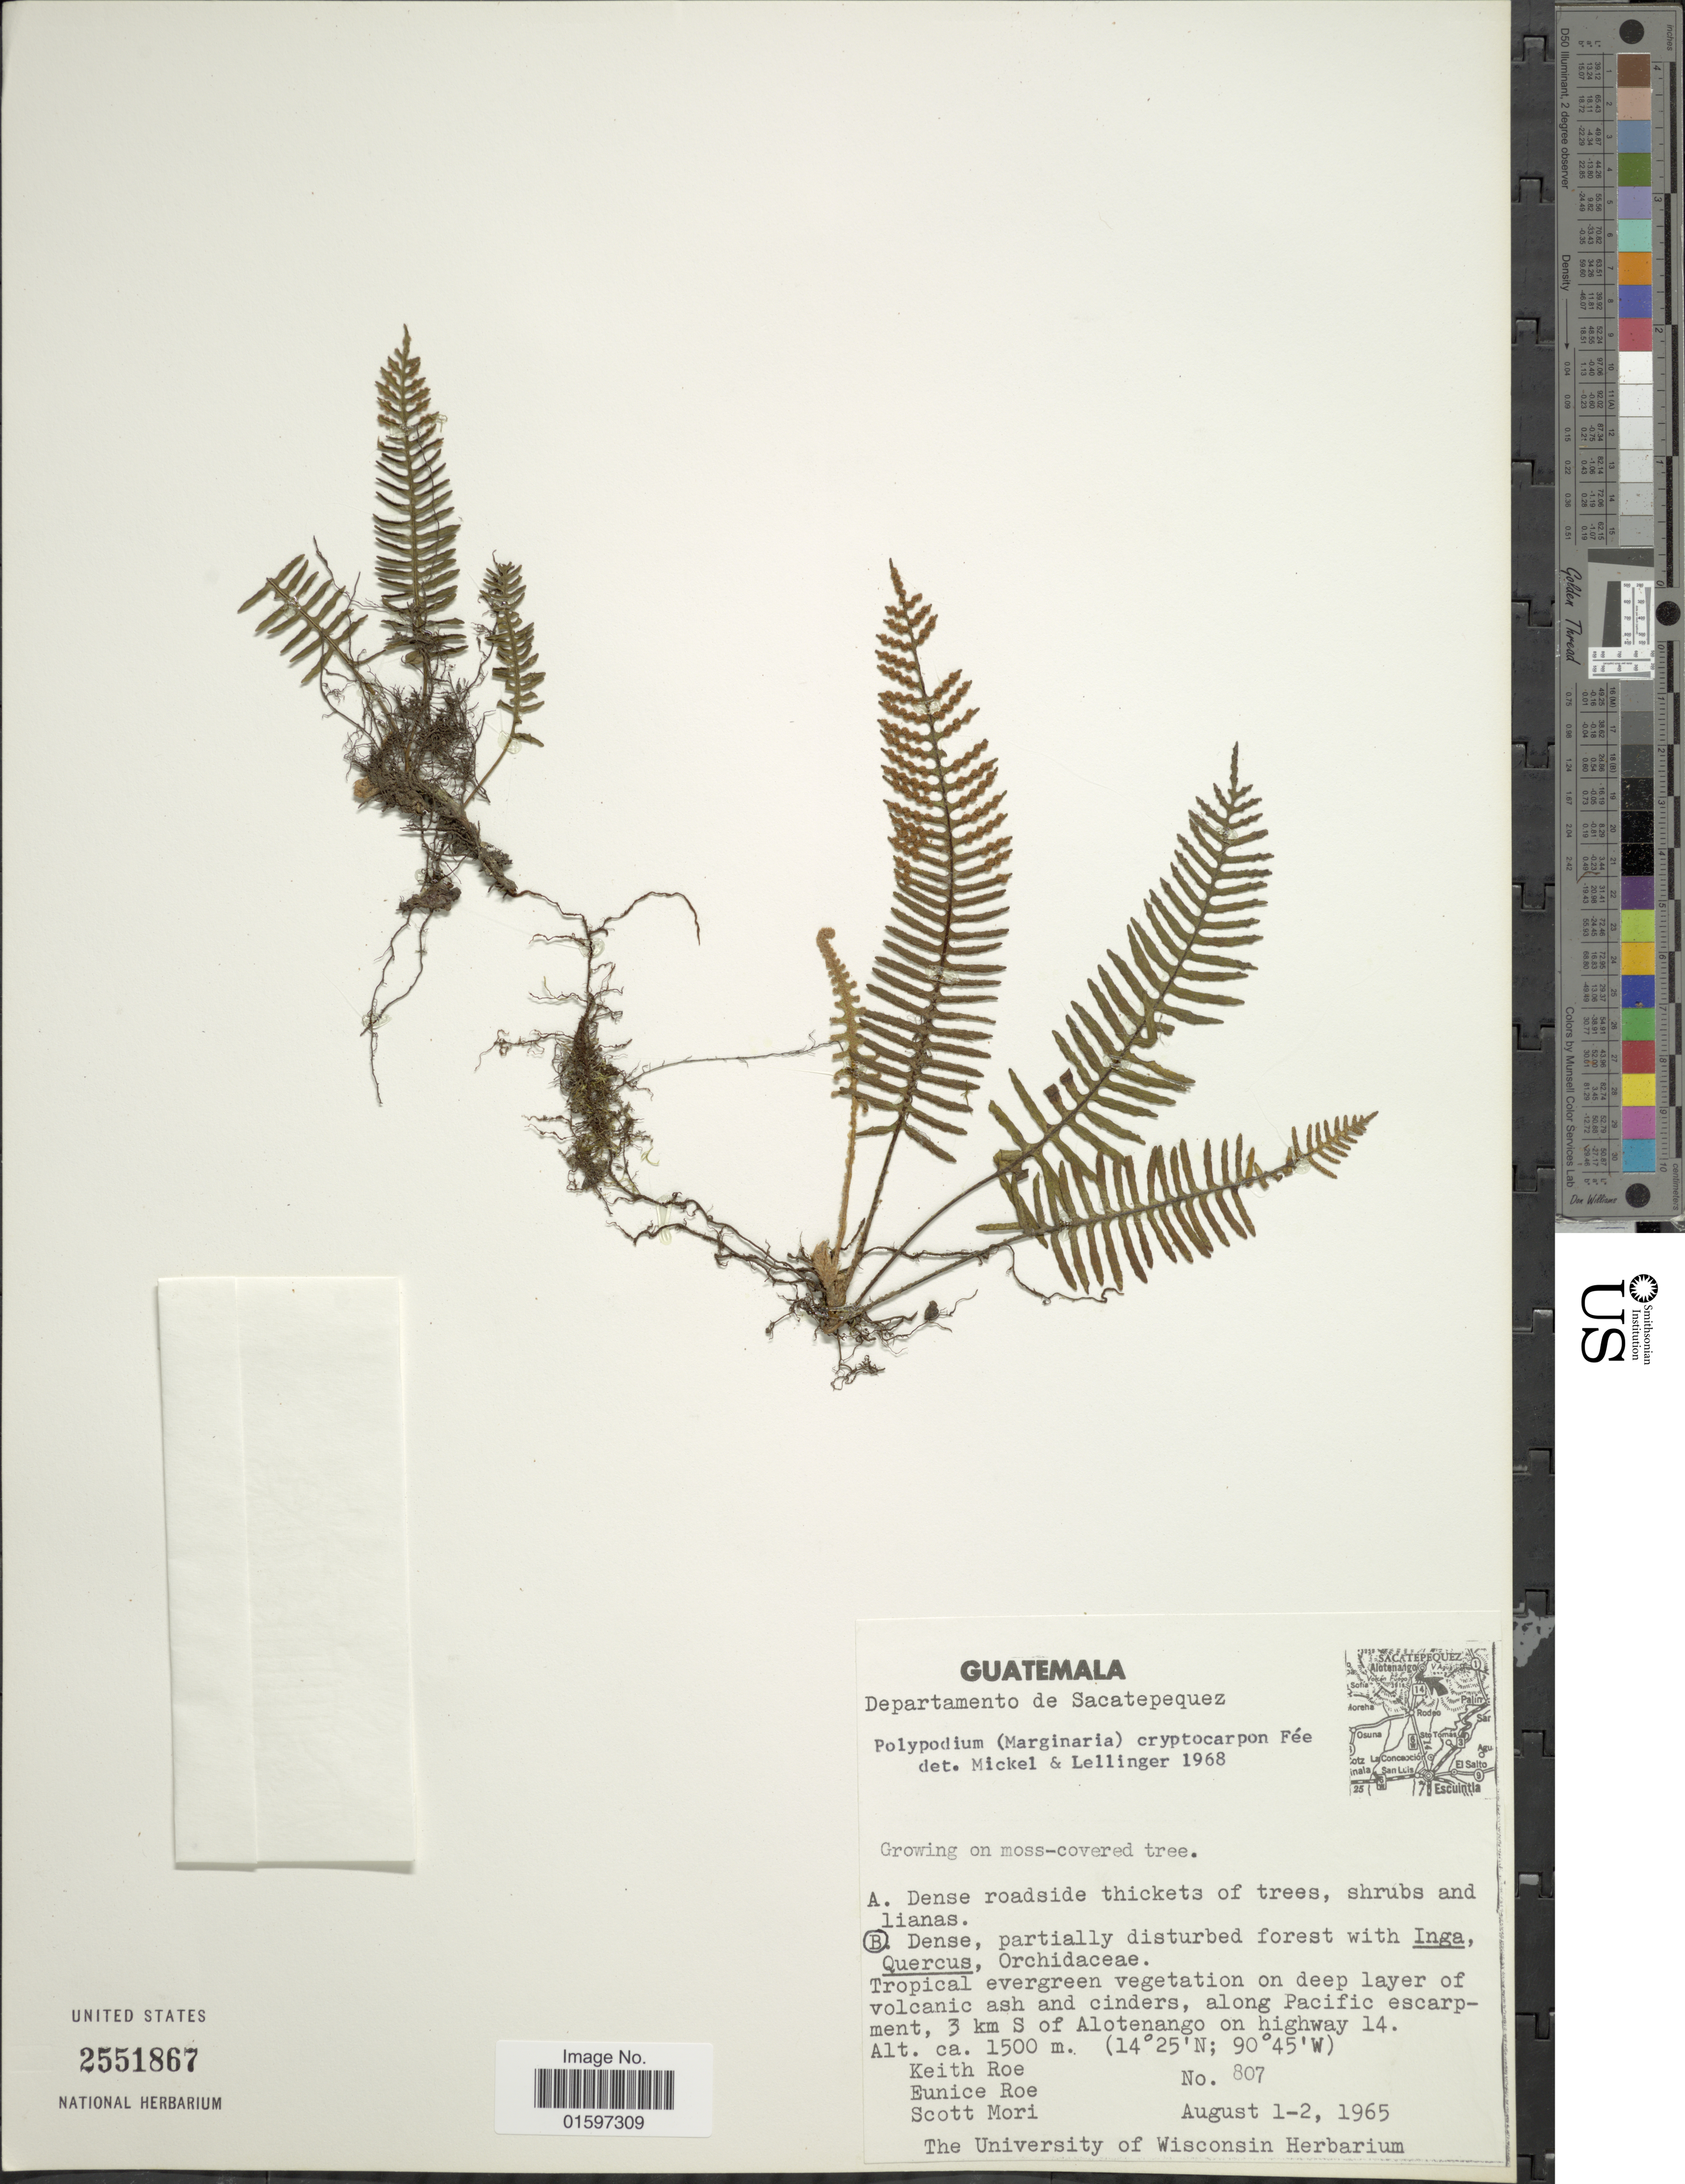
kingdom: Plantae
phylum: Tracheophyta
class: Polypodiopsida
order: Polypodiales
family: Polypodiaceae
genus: Pleopeltis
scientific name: Pleopeltis cryptocarpa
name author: (Fée) A.R. Sm. & Tejero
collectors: K. E. Roe, E. Roe & S. Mori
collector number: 807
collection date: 1965-08-01/1965-08-02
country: Guatemala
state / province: Sacatepéquez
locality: Departamento de Sacatepequez, tropical evergreen vegetation on deep layer of volcanic ash and cinders, along Pacific escarpment, 3 km S of Alotenango on highway 14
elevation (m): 150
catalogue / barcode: US 2551867